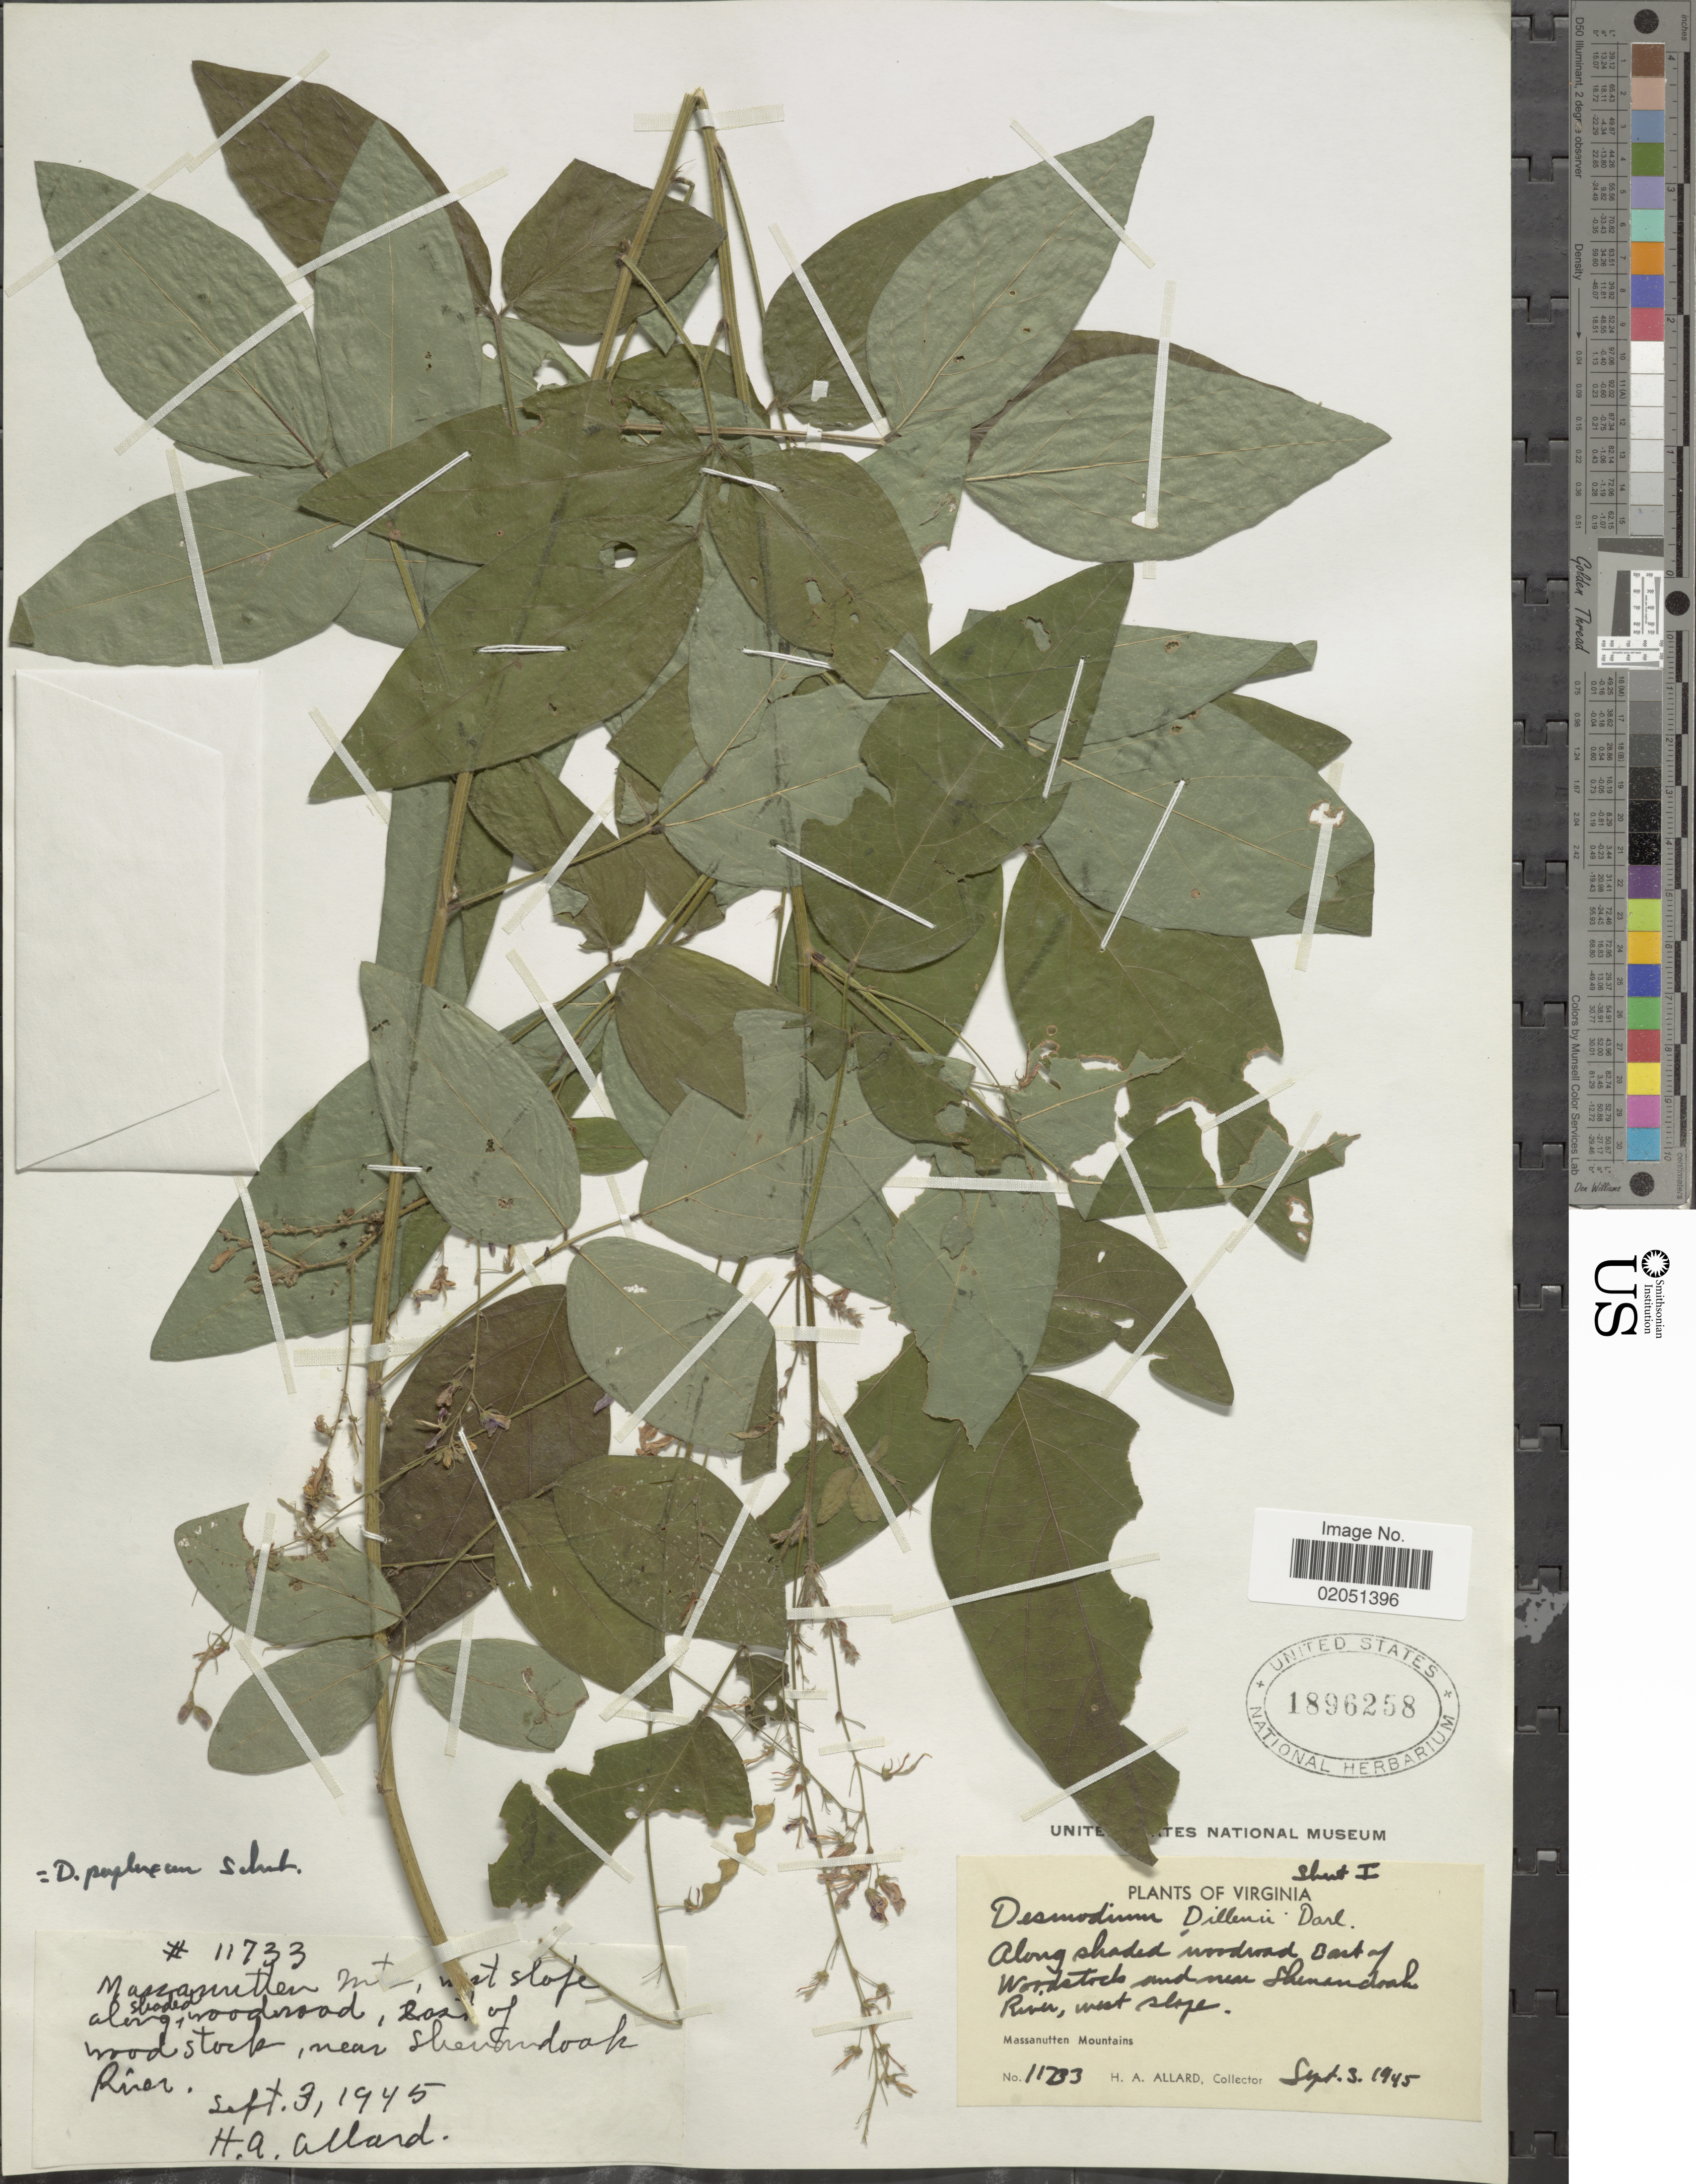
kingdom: Plantae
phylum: Tracheophyta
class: Magnoliopsida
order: Fabales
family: Fabaceae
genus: Desmodium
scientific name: Desmodium perplexum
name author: B.G. Schub.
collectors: H. A. Allard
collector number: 11733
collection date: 1945-09-03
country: United States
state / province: Virginia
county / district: Shenandoah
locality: Along shaded woodroad, east of Woodstock and near Shenandoah River. Massanutten Moutains, west slope.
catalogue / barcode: US 1896258